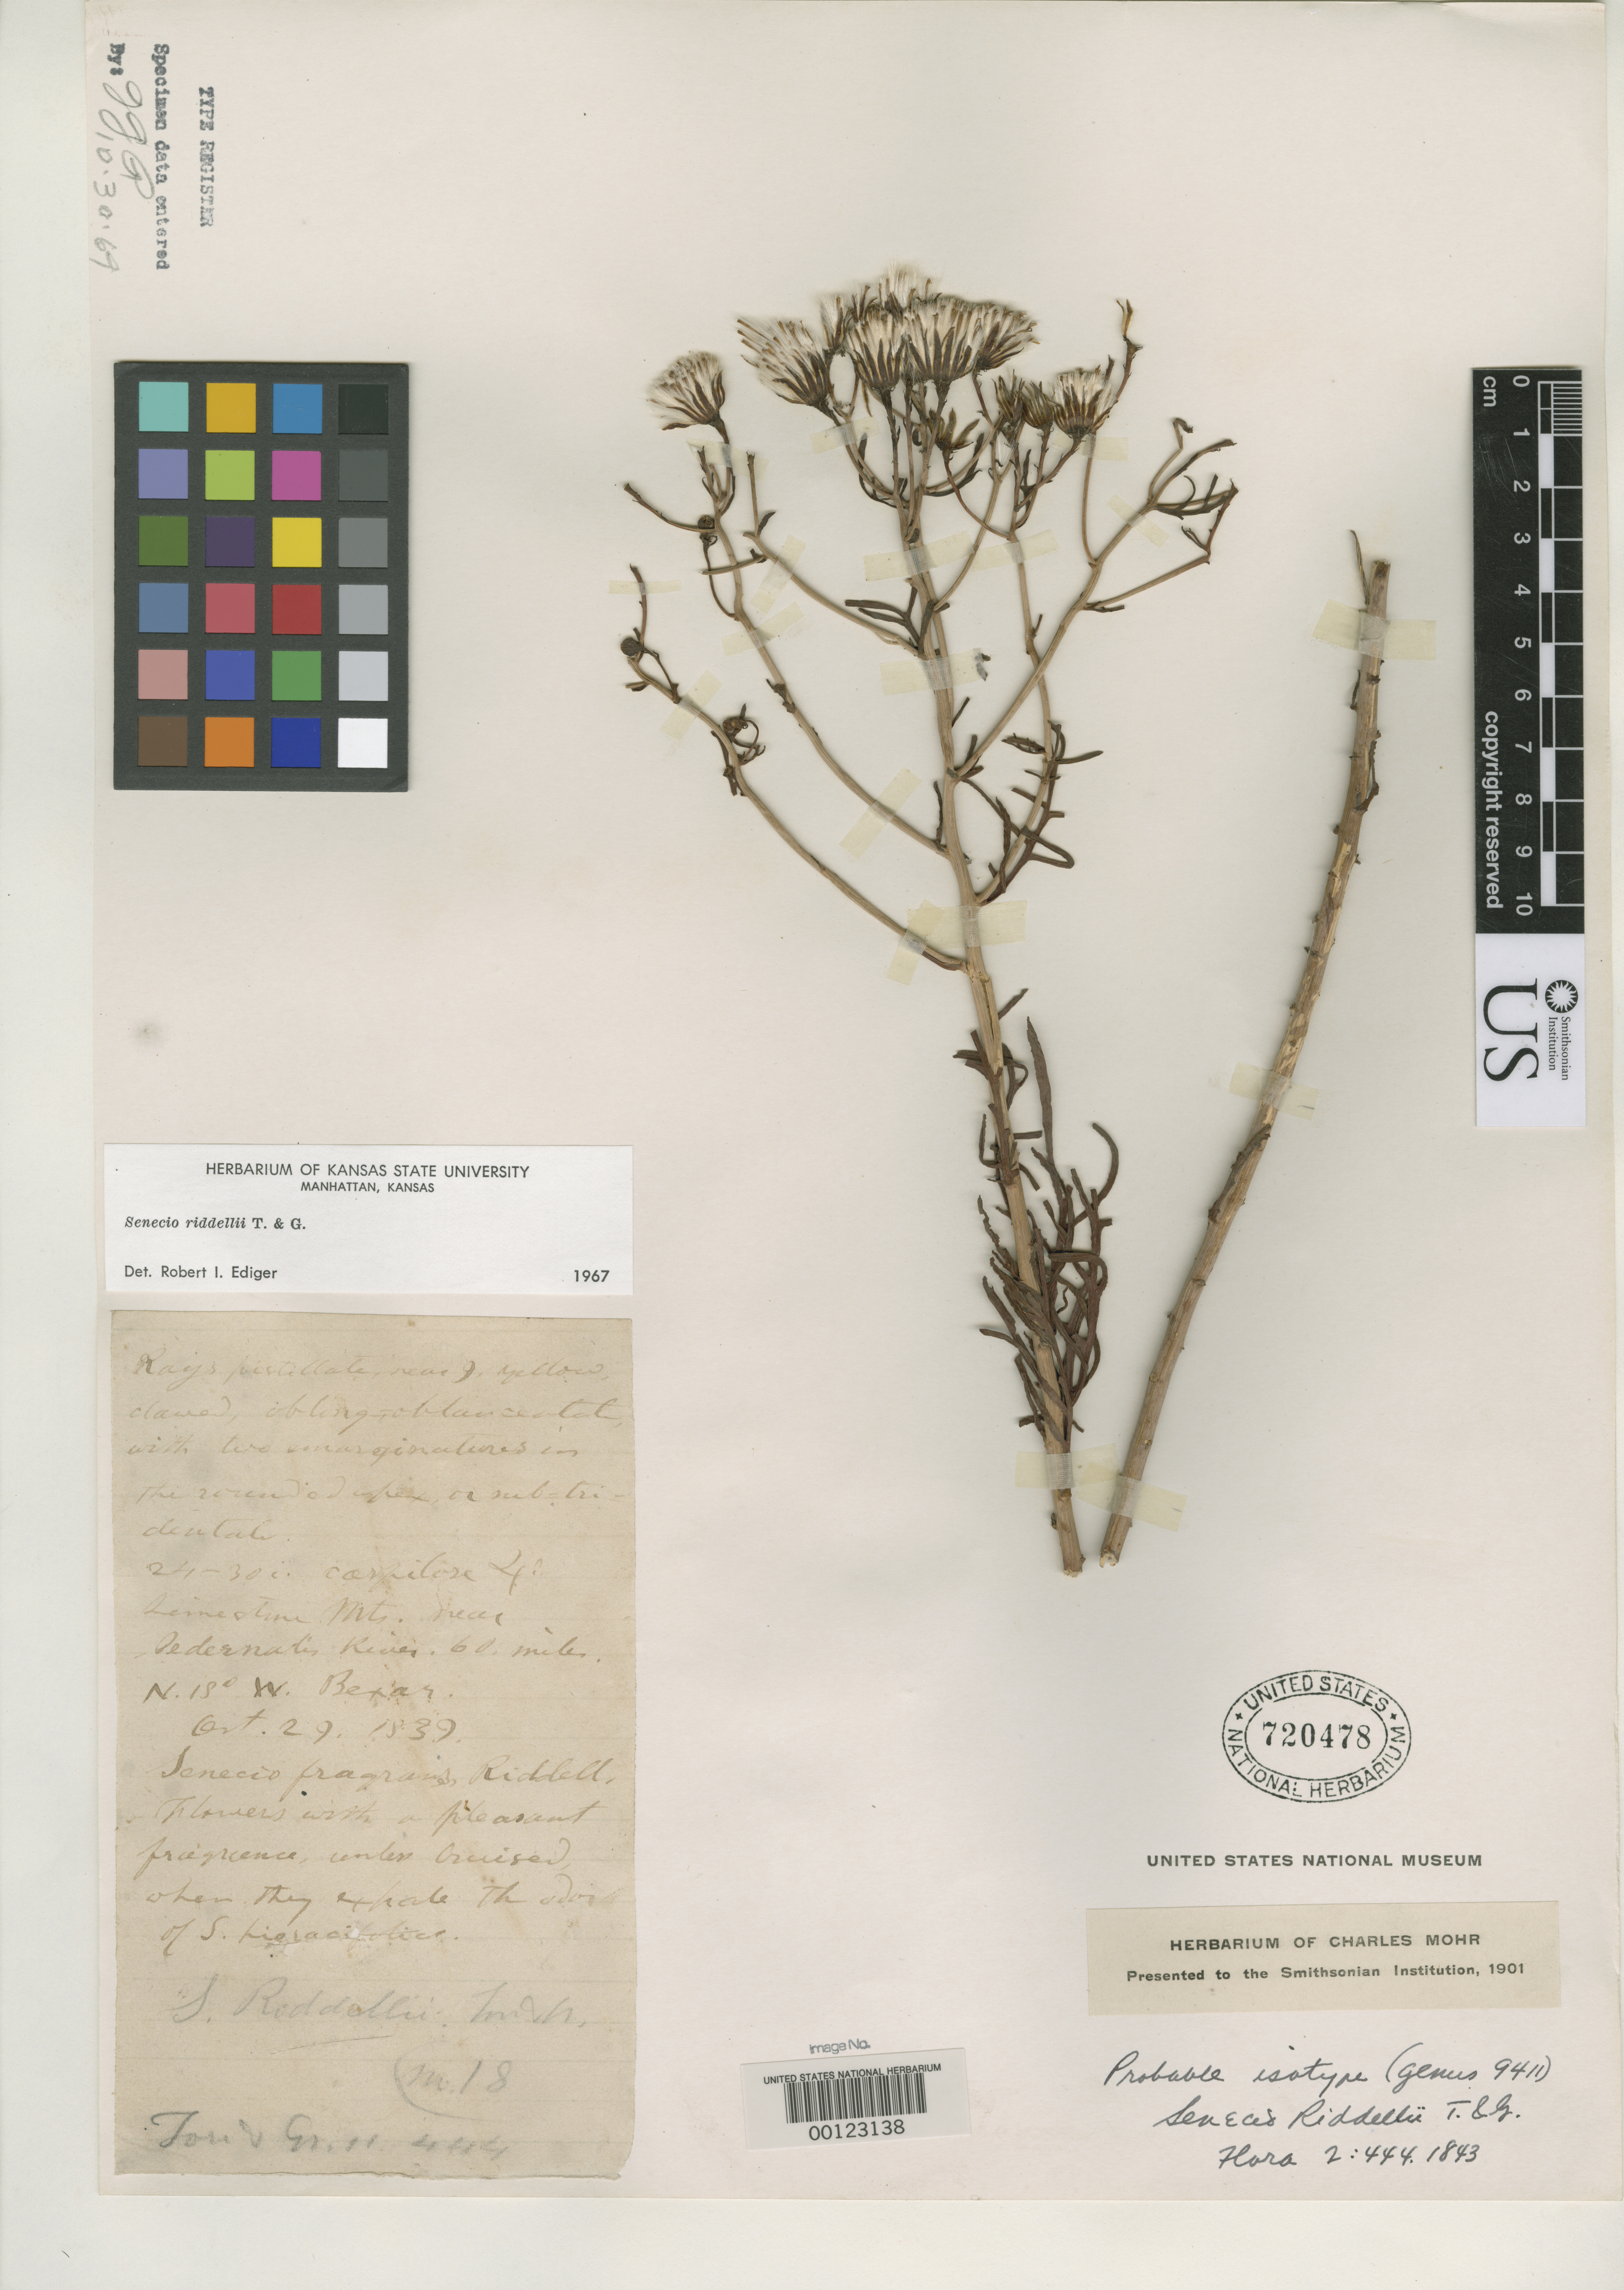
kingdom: Plantae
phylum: Tracheophyta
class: Magnoliopsida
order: Asterales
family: Asteraceae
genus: Senecio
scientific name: Senecio riddellii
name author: Torr. & A. Gray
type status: Type Collection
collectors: J. Riddell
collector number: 18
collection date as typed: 29 Oct 1839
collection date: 1839-10-29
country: United States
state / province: Texas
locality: Pedernales River.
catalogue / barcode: US 720478